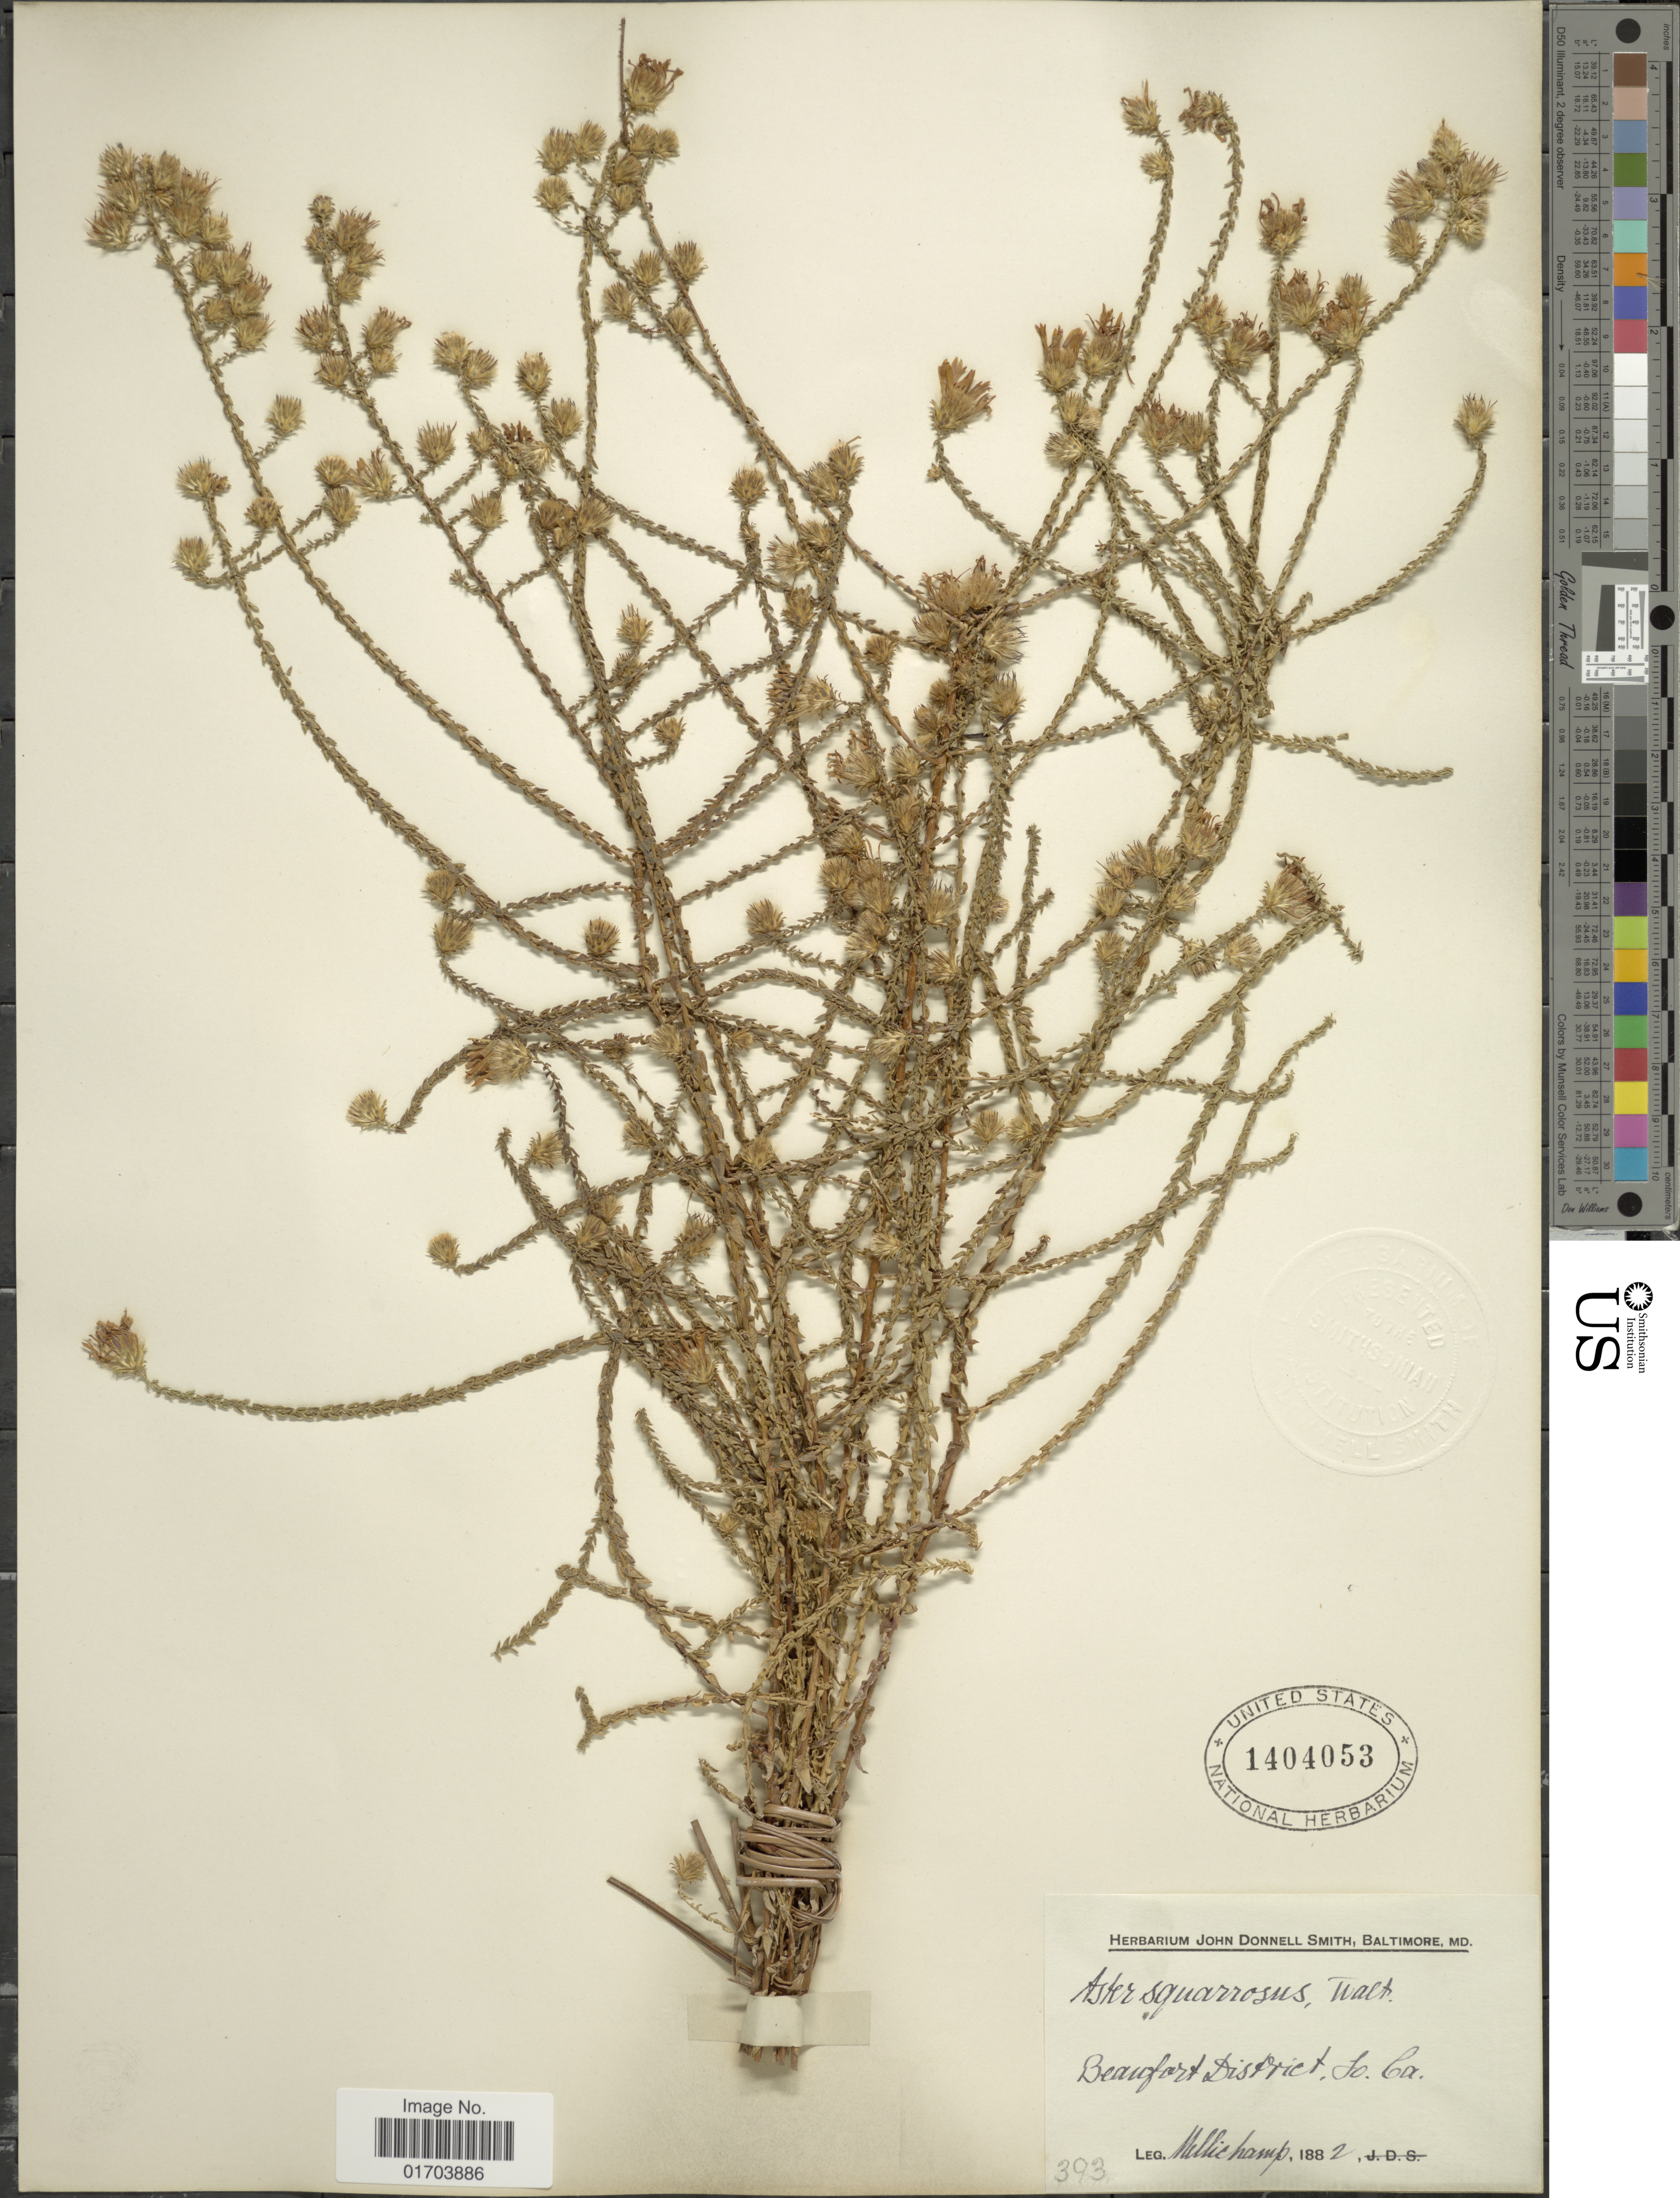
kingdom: Plantae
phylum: Tracheophyta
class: Magnoliopsida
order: Asterales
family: Asteraceae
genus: Symphyotrichum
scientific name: Symphyotrichum walteri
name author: (Alexander) G.L. Nesom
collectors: -. Mellichamp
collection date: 1882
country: United States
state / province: South Carolina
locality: Beaufort District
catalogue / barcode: US 1404053